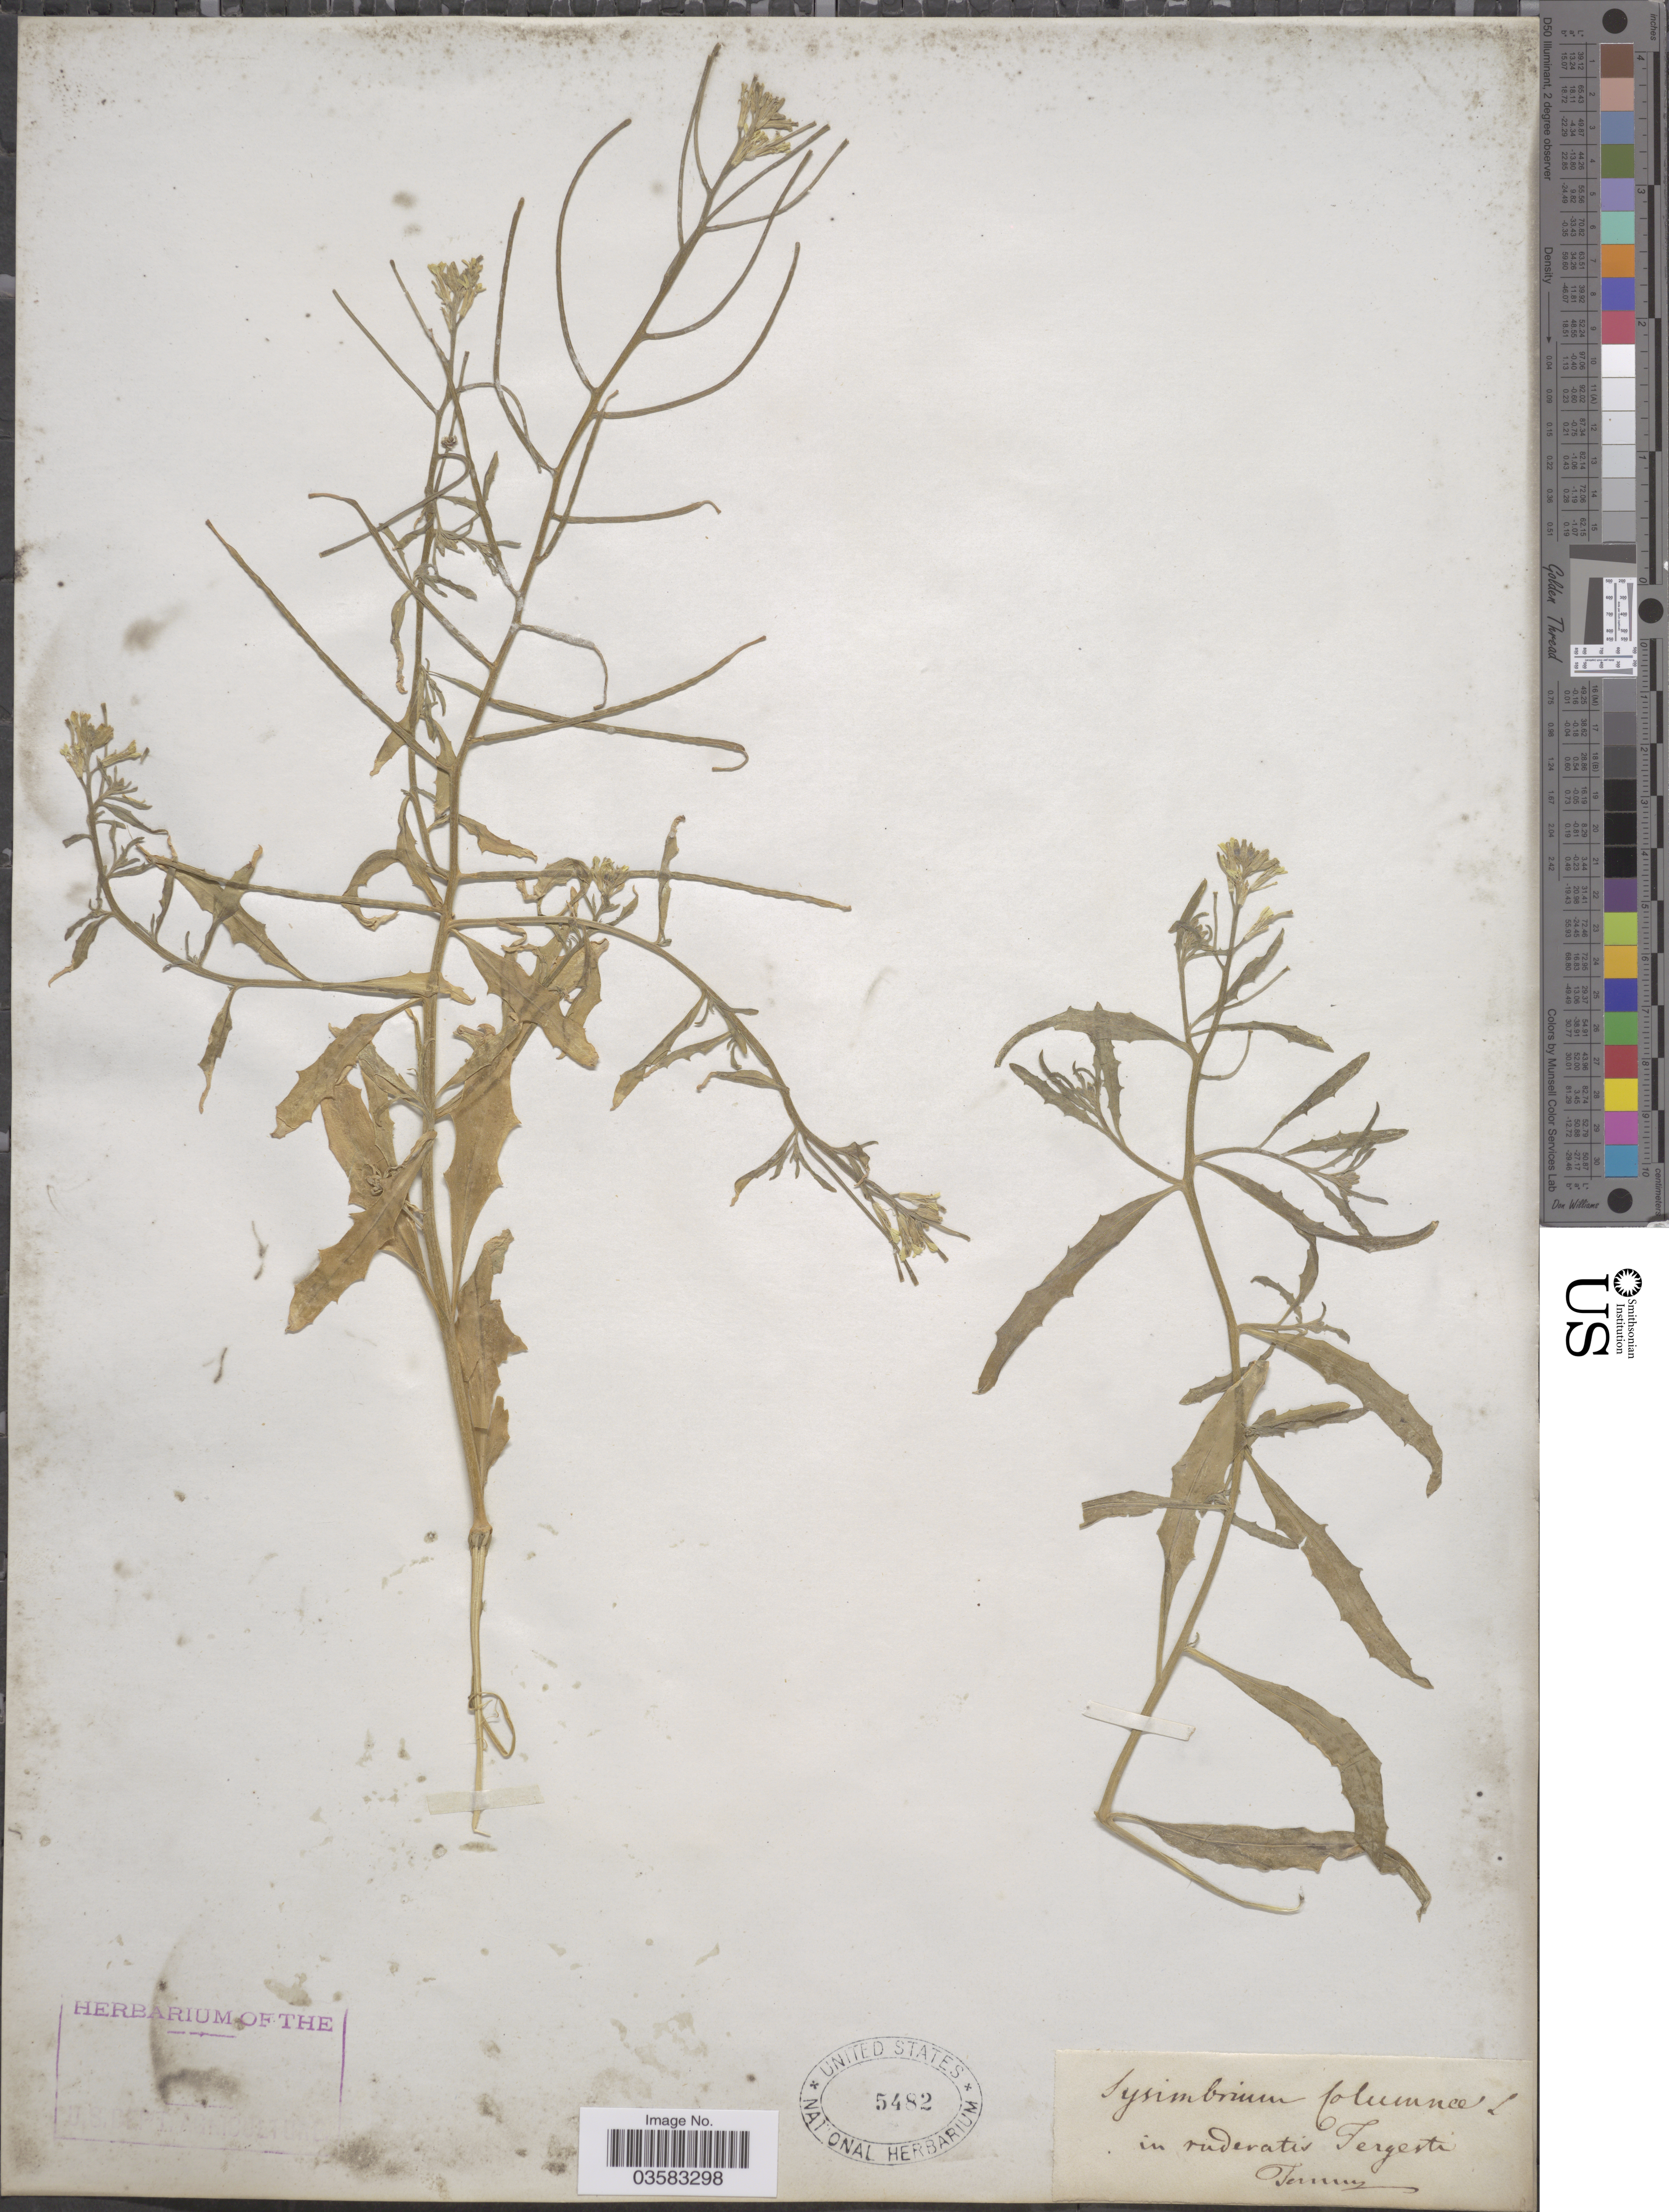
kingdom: Plantae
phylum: Tracheophyta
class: Magnoliopsida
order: Brassicales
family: Brassicaceae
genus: Sisymbrium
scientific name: Sisymbrium columnae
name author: Jacq.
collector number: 8*?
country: Italy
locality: In ruderatis Tergesti.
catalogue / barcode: US 5482